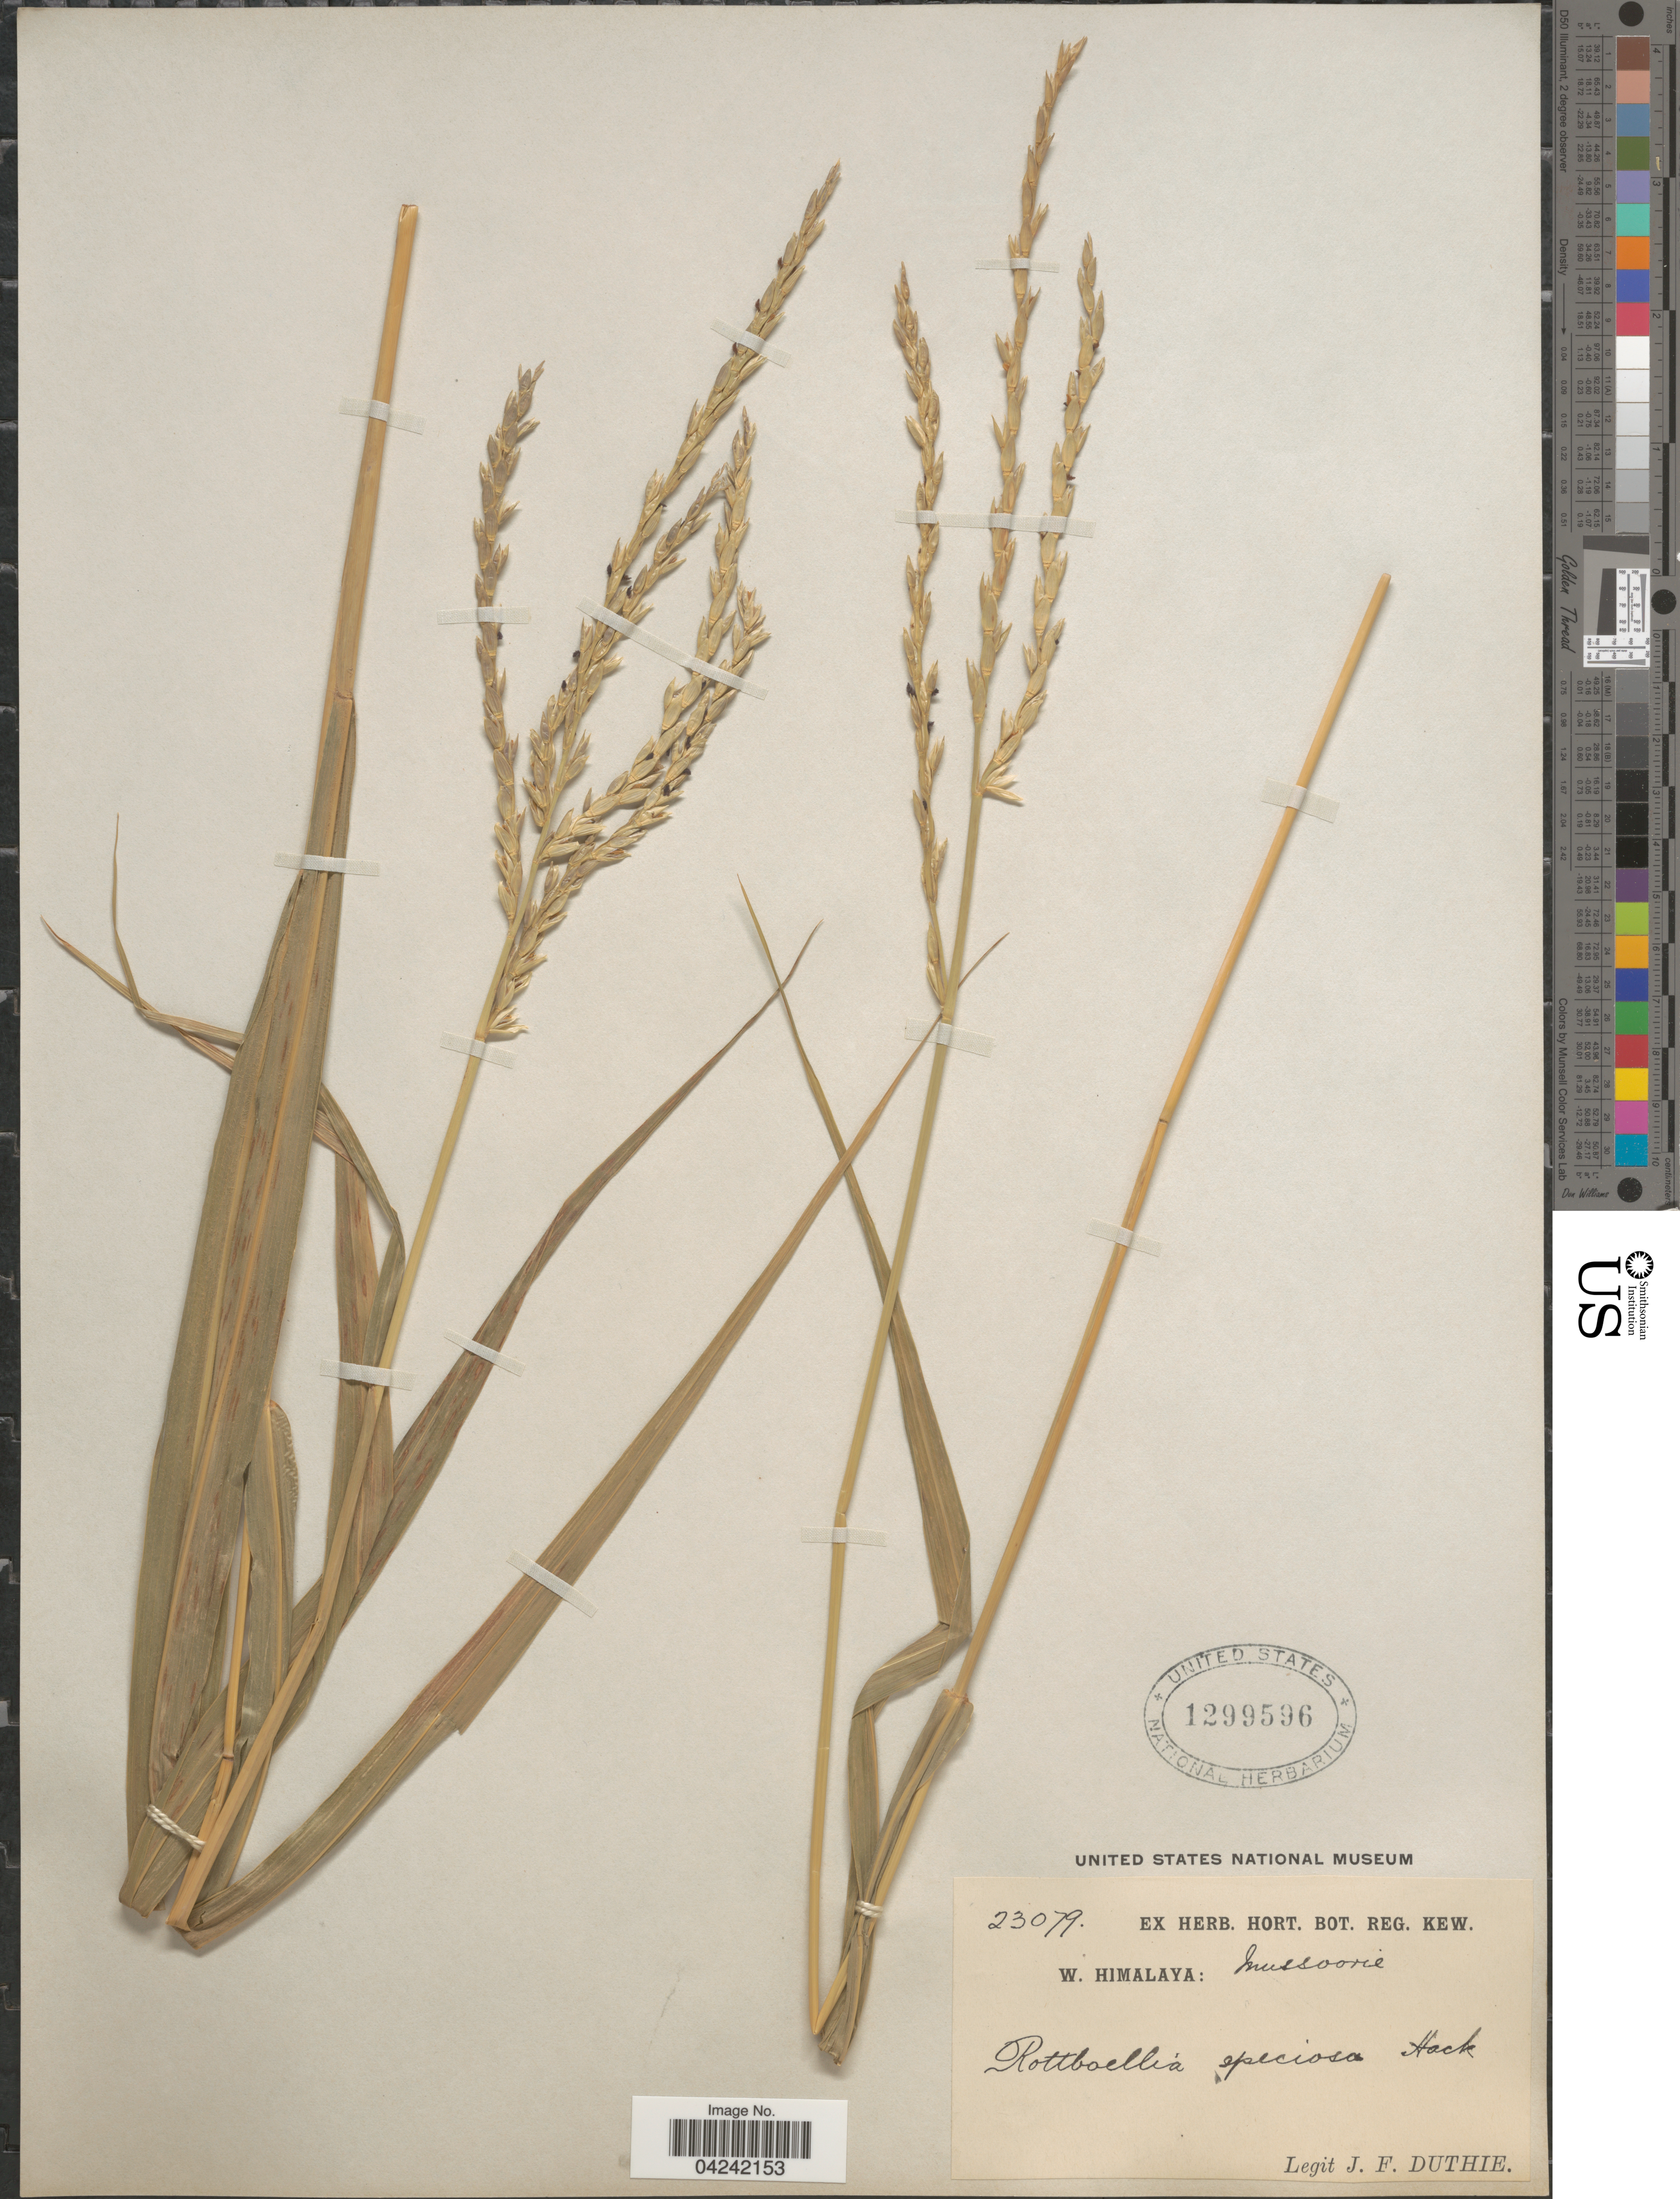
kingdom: Plantae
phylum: Tracheophyta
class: Liliopsida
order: Poales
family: Poaceae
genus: Phacelurus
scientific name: Phacelurus speciosus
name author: (Steud.) C. E. Hubb.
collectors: J. F. Duthie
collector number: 23079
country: India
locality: W. Himalaya: Mussoorie.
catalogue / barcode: US 1299596